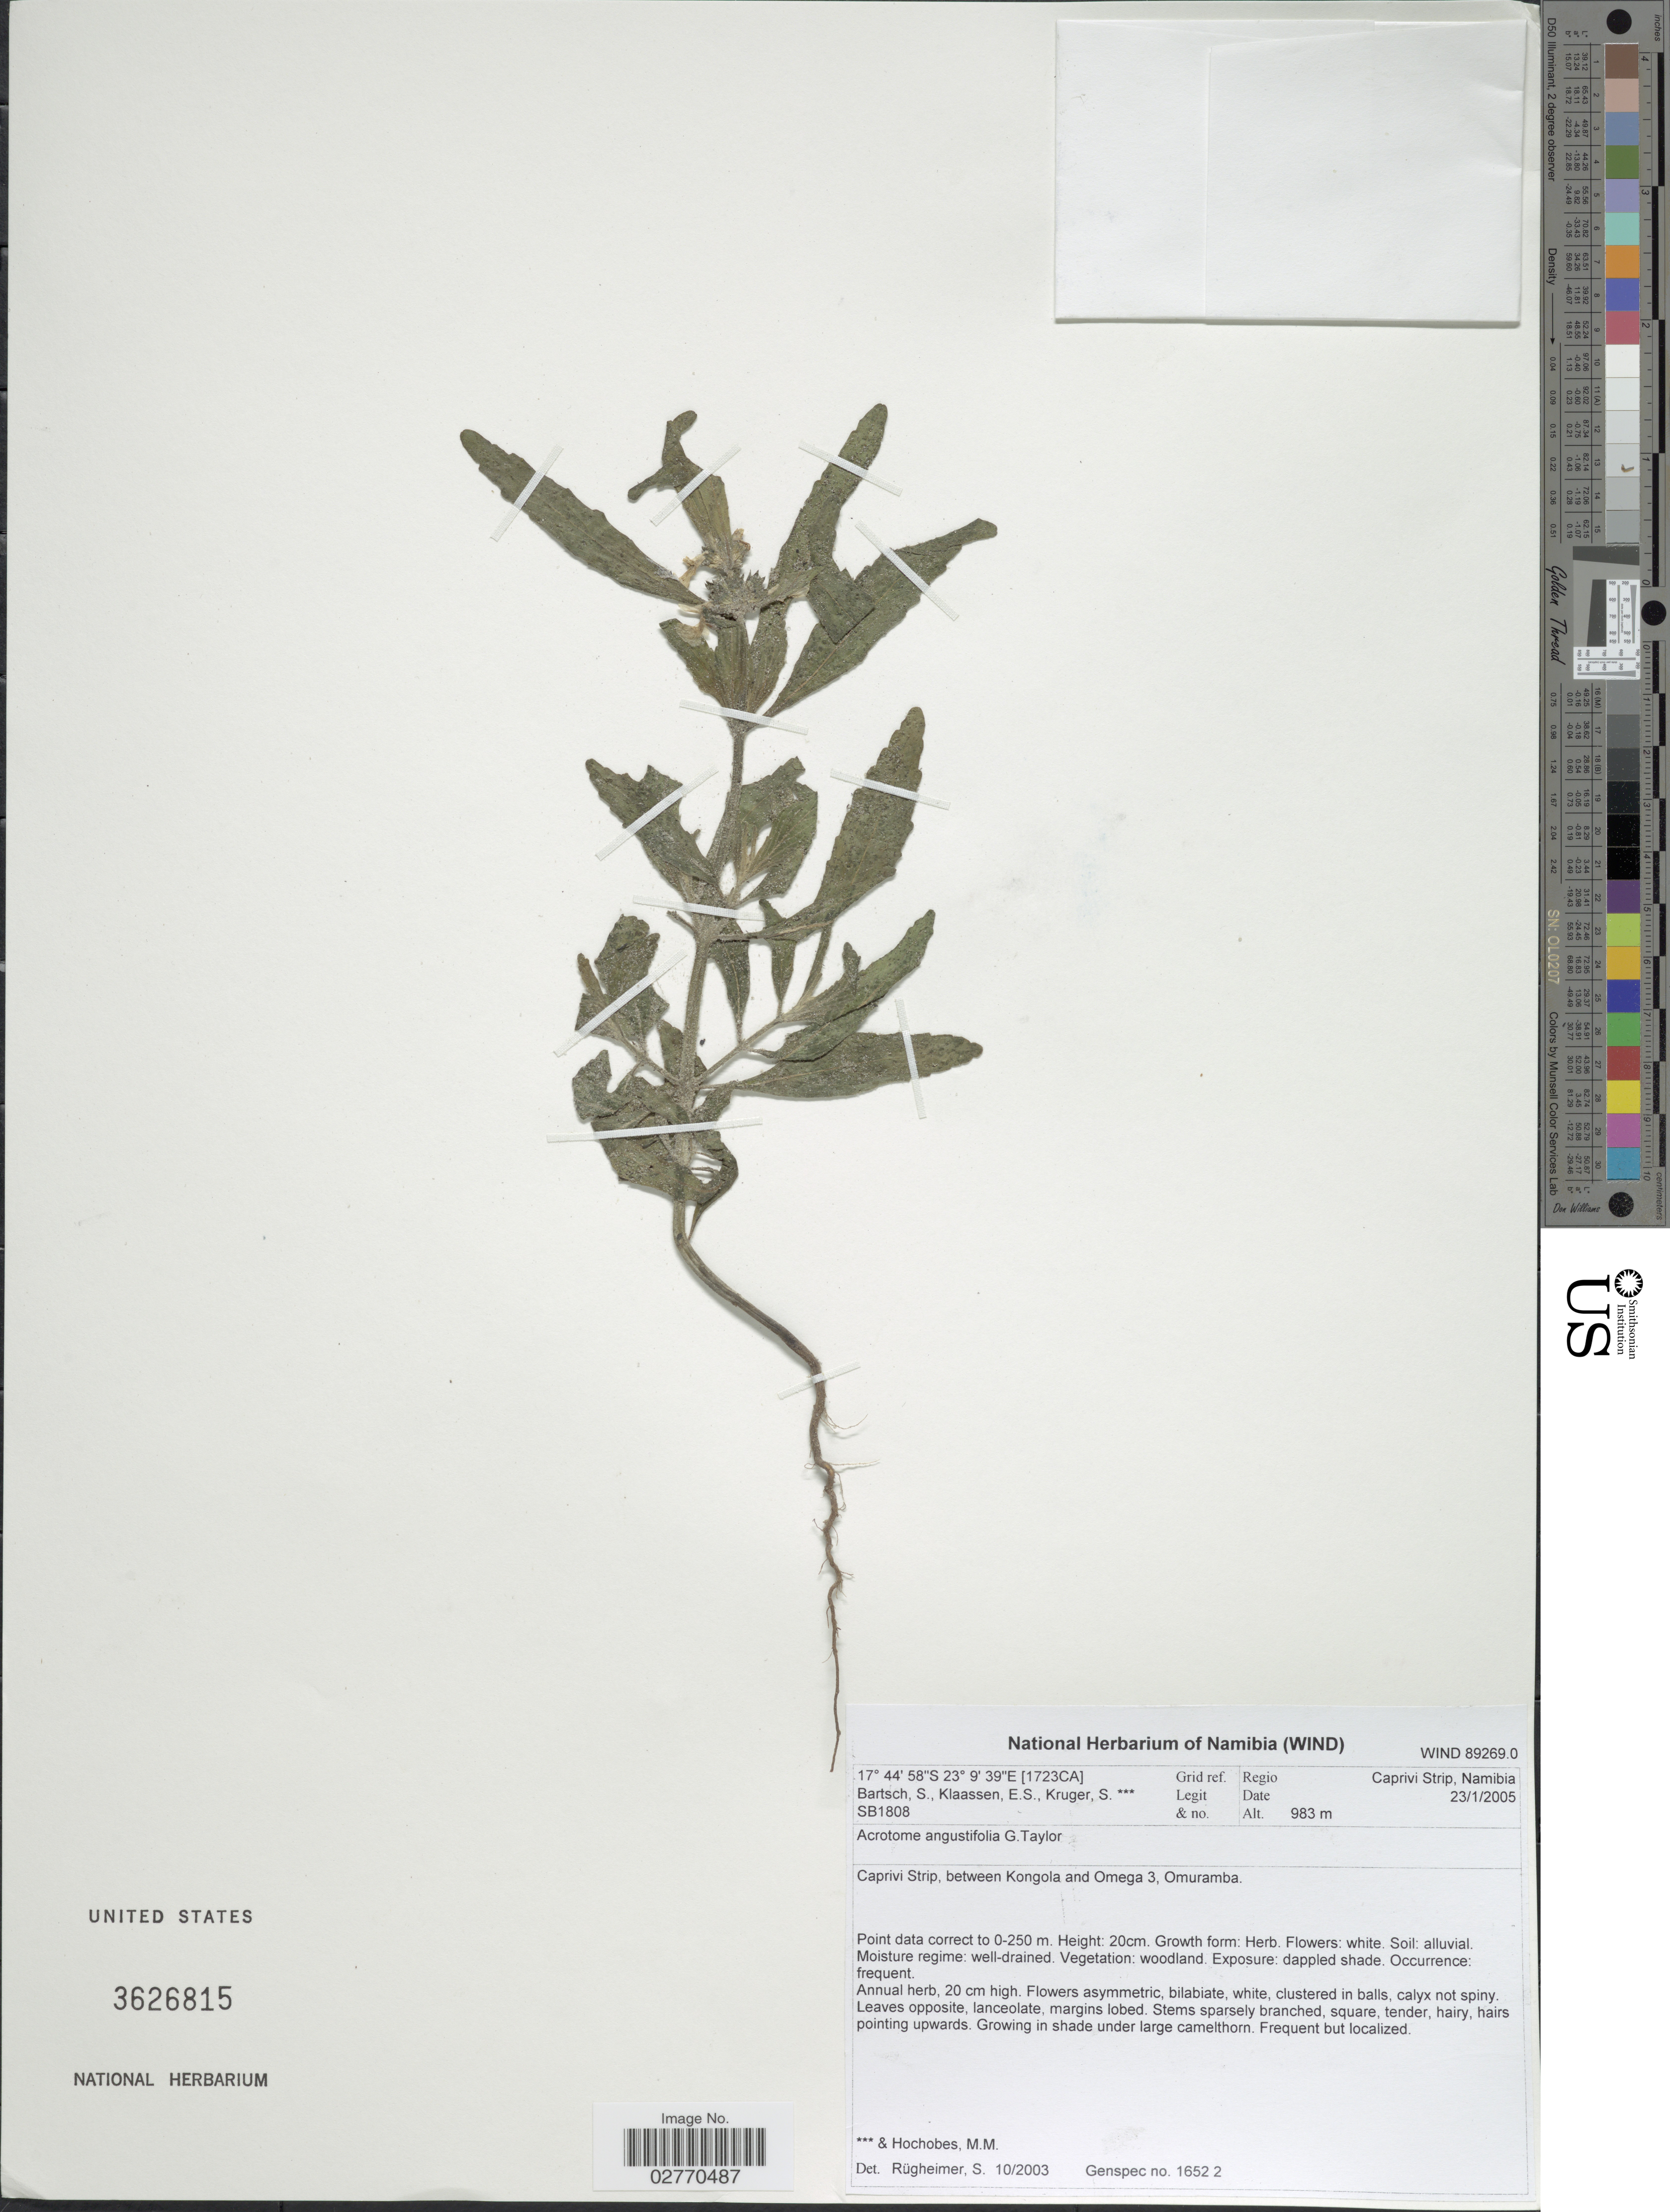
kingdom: Plantae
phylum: Tracheophyta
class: Magnoliopsida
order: Lamiales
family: Lamiaceae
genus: Acrotome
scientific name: Acrotome angustifolia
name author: G. Taylor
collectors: S. Bartsch, E. S. Klaassen, S. Kruger & M. Hochobes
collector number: SB1808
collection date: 2005-01-23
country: Namibia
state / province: Caprivi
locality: Caprivi Strip, between Kongola and Omega 3, Omuramba.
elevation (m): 983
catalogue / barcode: US 3626815